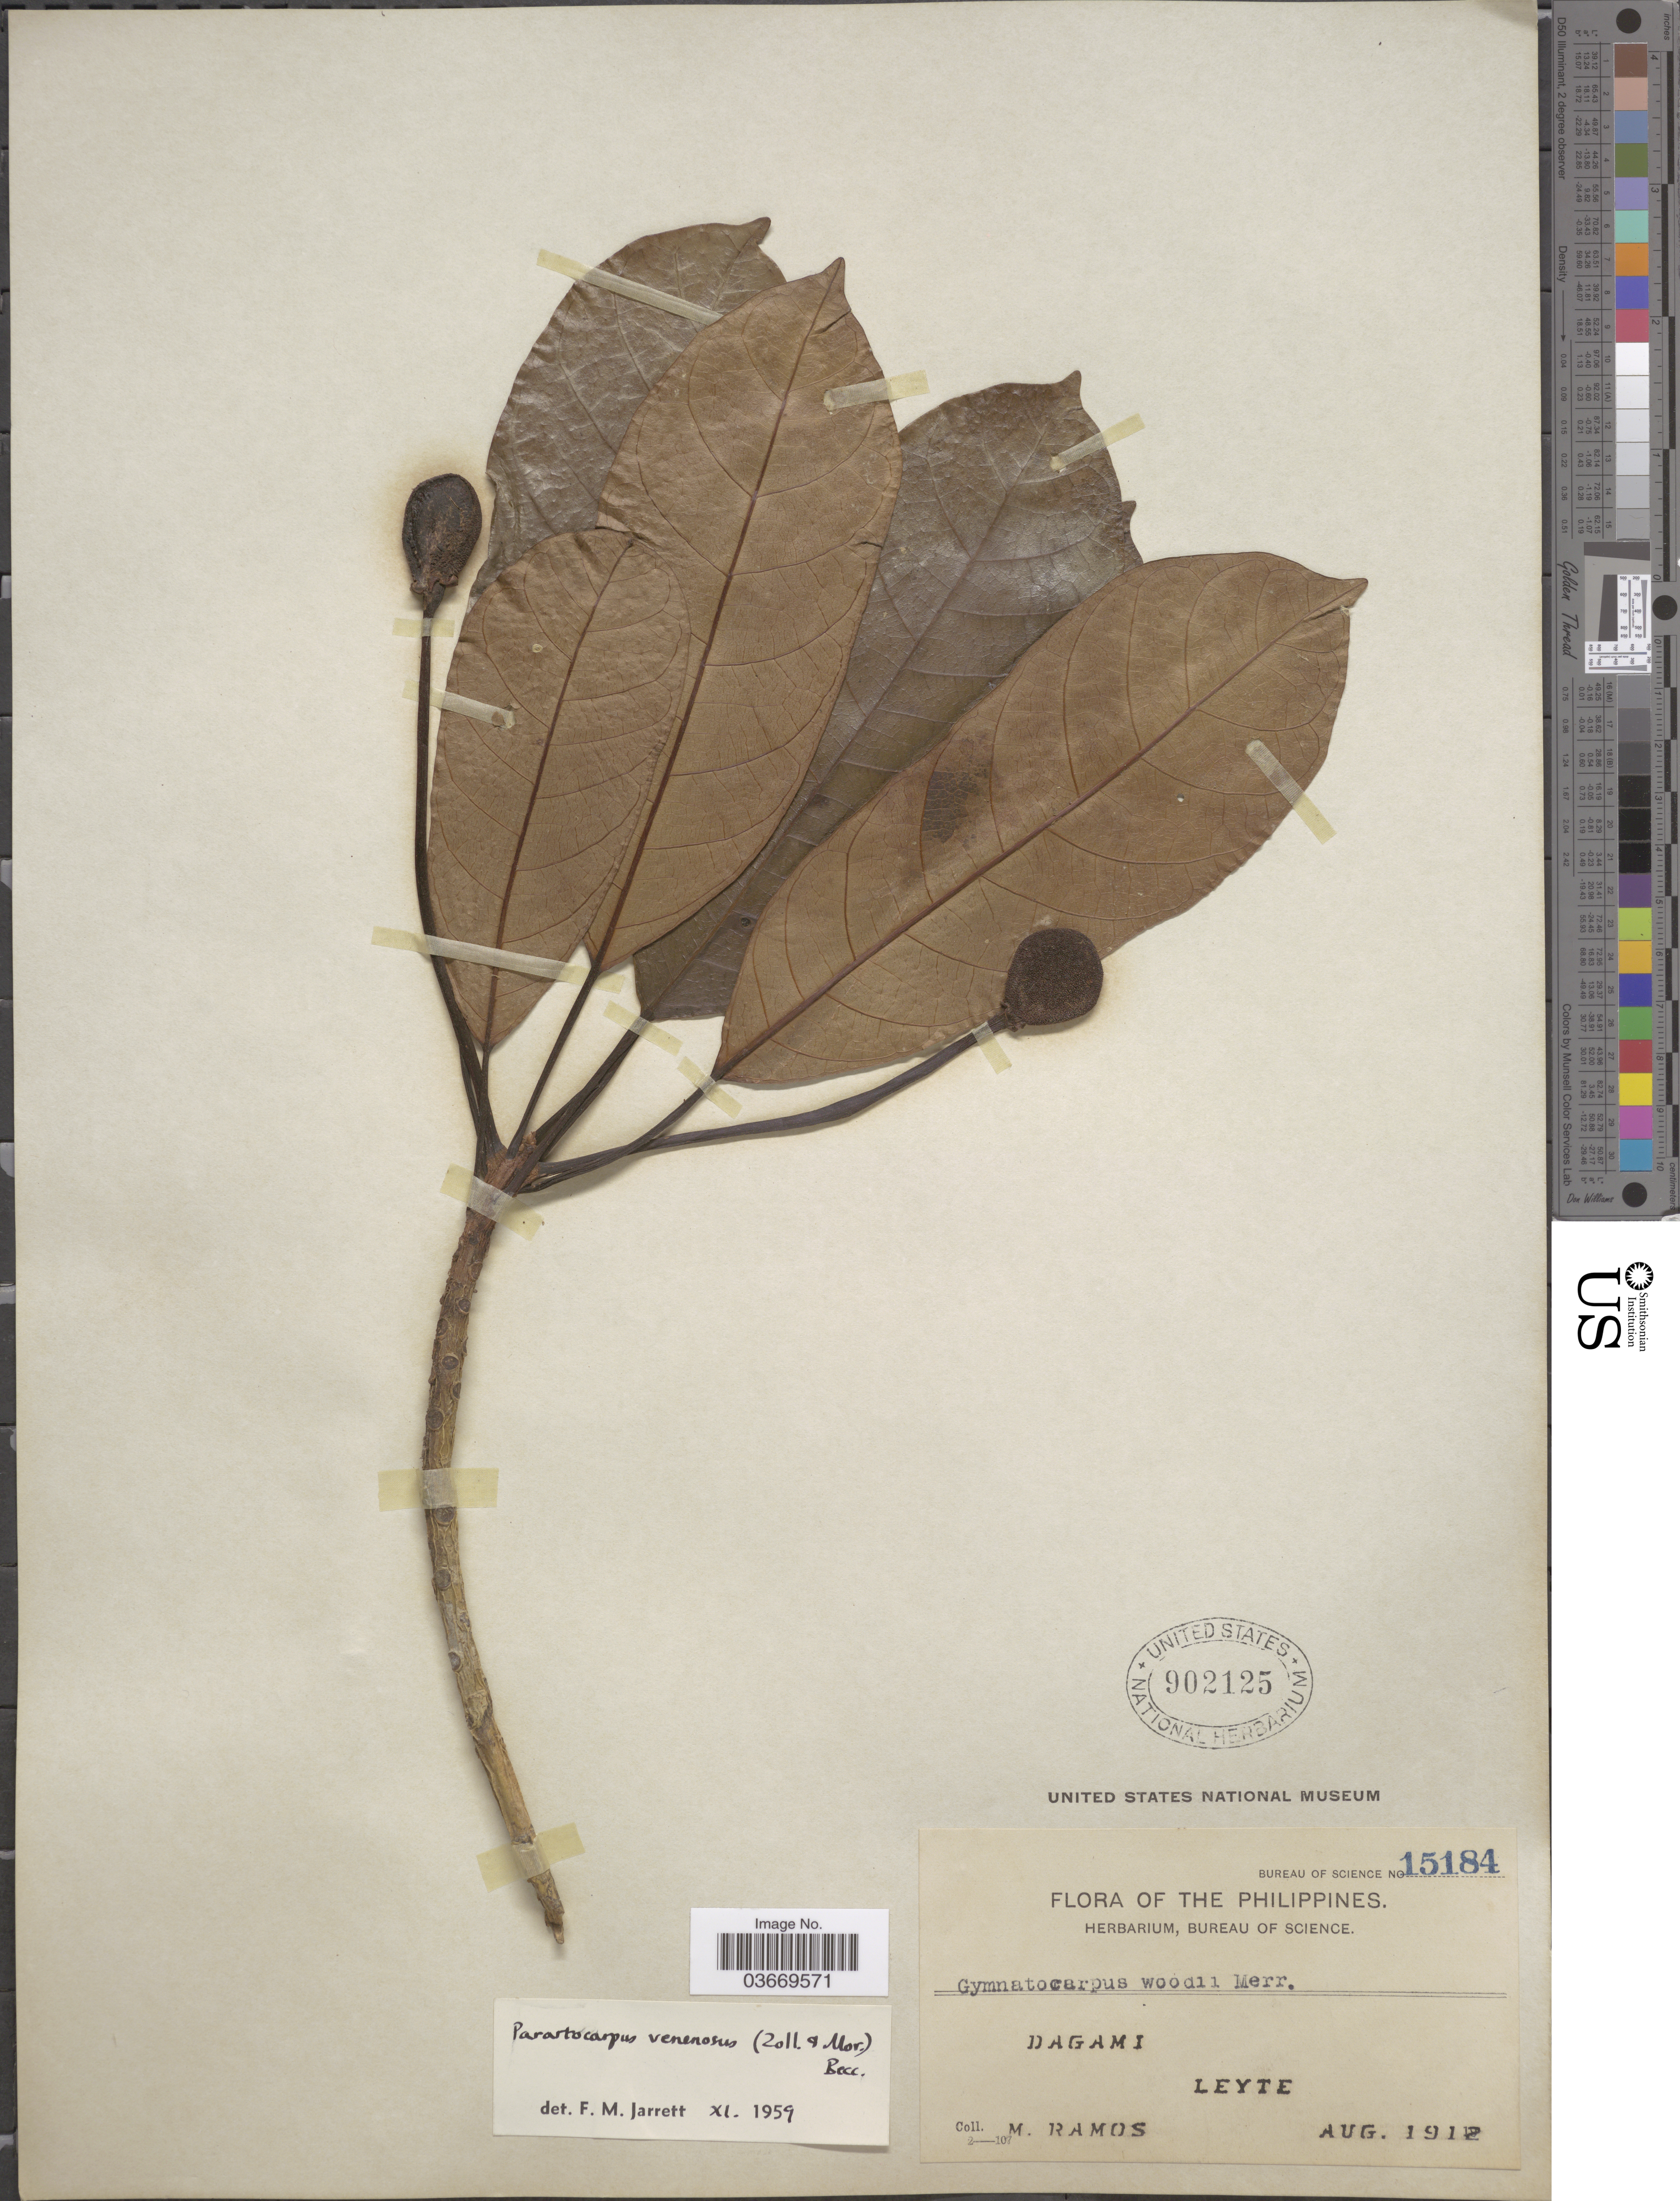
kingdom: Plantae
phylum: Tracheophyta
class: Magnoliopsida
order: Rosales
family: Moraceae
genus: Parartocarpus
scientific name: Parartocarpus venenosus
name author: (Zoll. & Moritzi) Becc.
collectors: M. Ramos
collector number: Bureau of Science 15184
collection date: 1912-08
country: Philippines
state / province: Eastern Visayas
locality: Dagami. Leyte.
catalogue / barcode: US 902125